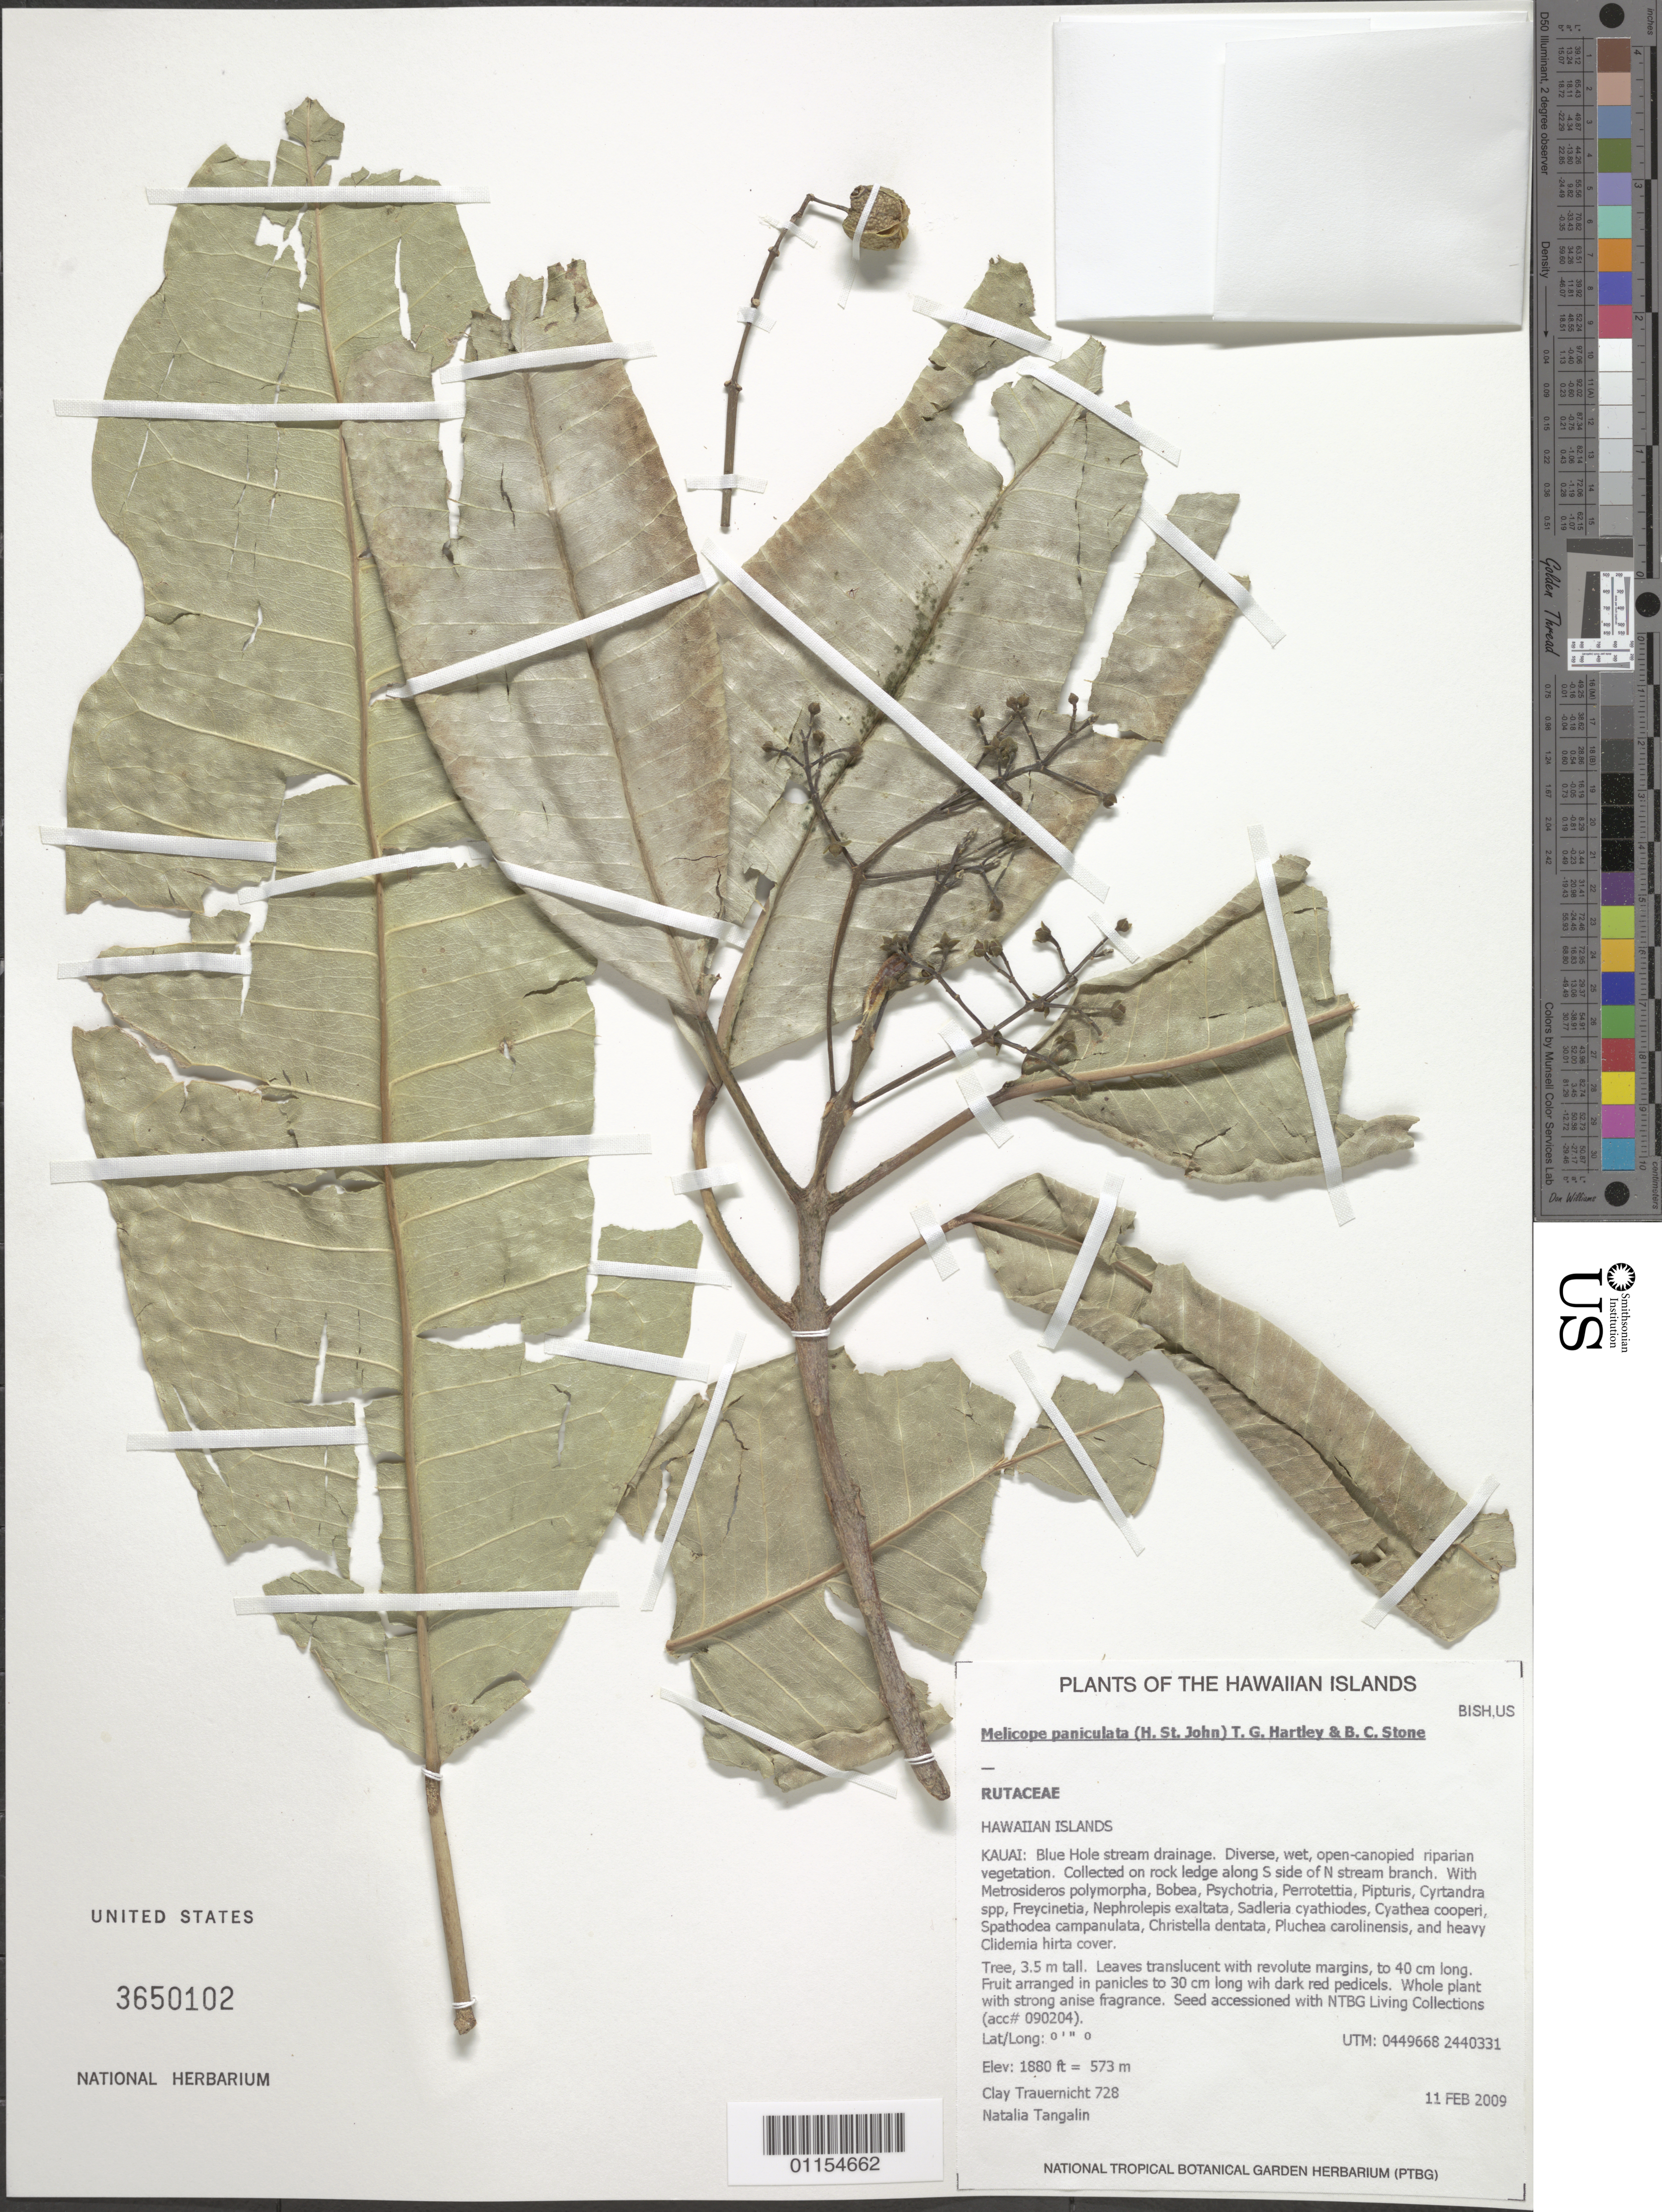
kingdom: Plantae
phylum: Tracheophyta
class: Magnoliopsida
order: Sapindales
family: Rutaceae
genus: Melicope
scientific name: Melicope paniculata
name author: (H. St. John) T.G. Hartley & B.C. Stone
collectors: C. Trauernicht & N. Tangalin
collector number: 728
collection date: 2009-02-11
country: United States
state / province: Hawaii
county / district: Kauai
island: Kaua'i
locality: Blue Hole stream drainage. Collected on rock ledge along S side of N stream branch.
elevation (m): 573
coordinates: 0449668, 2440331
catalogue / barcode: US 3650102